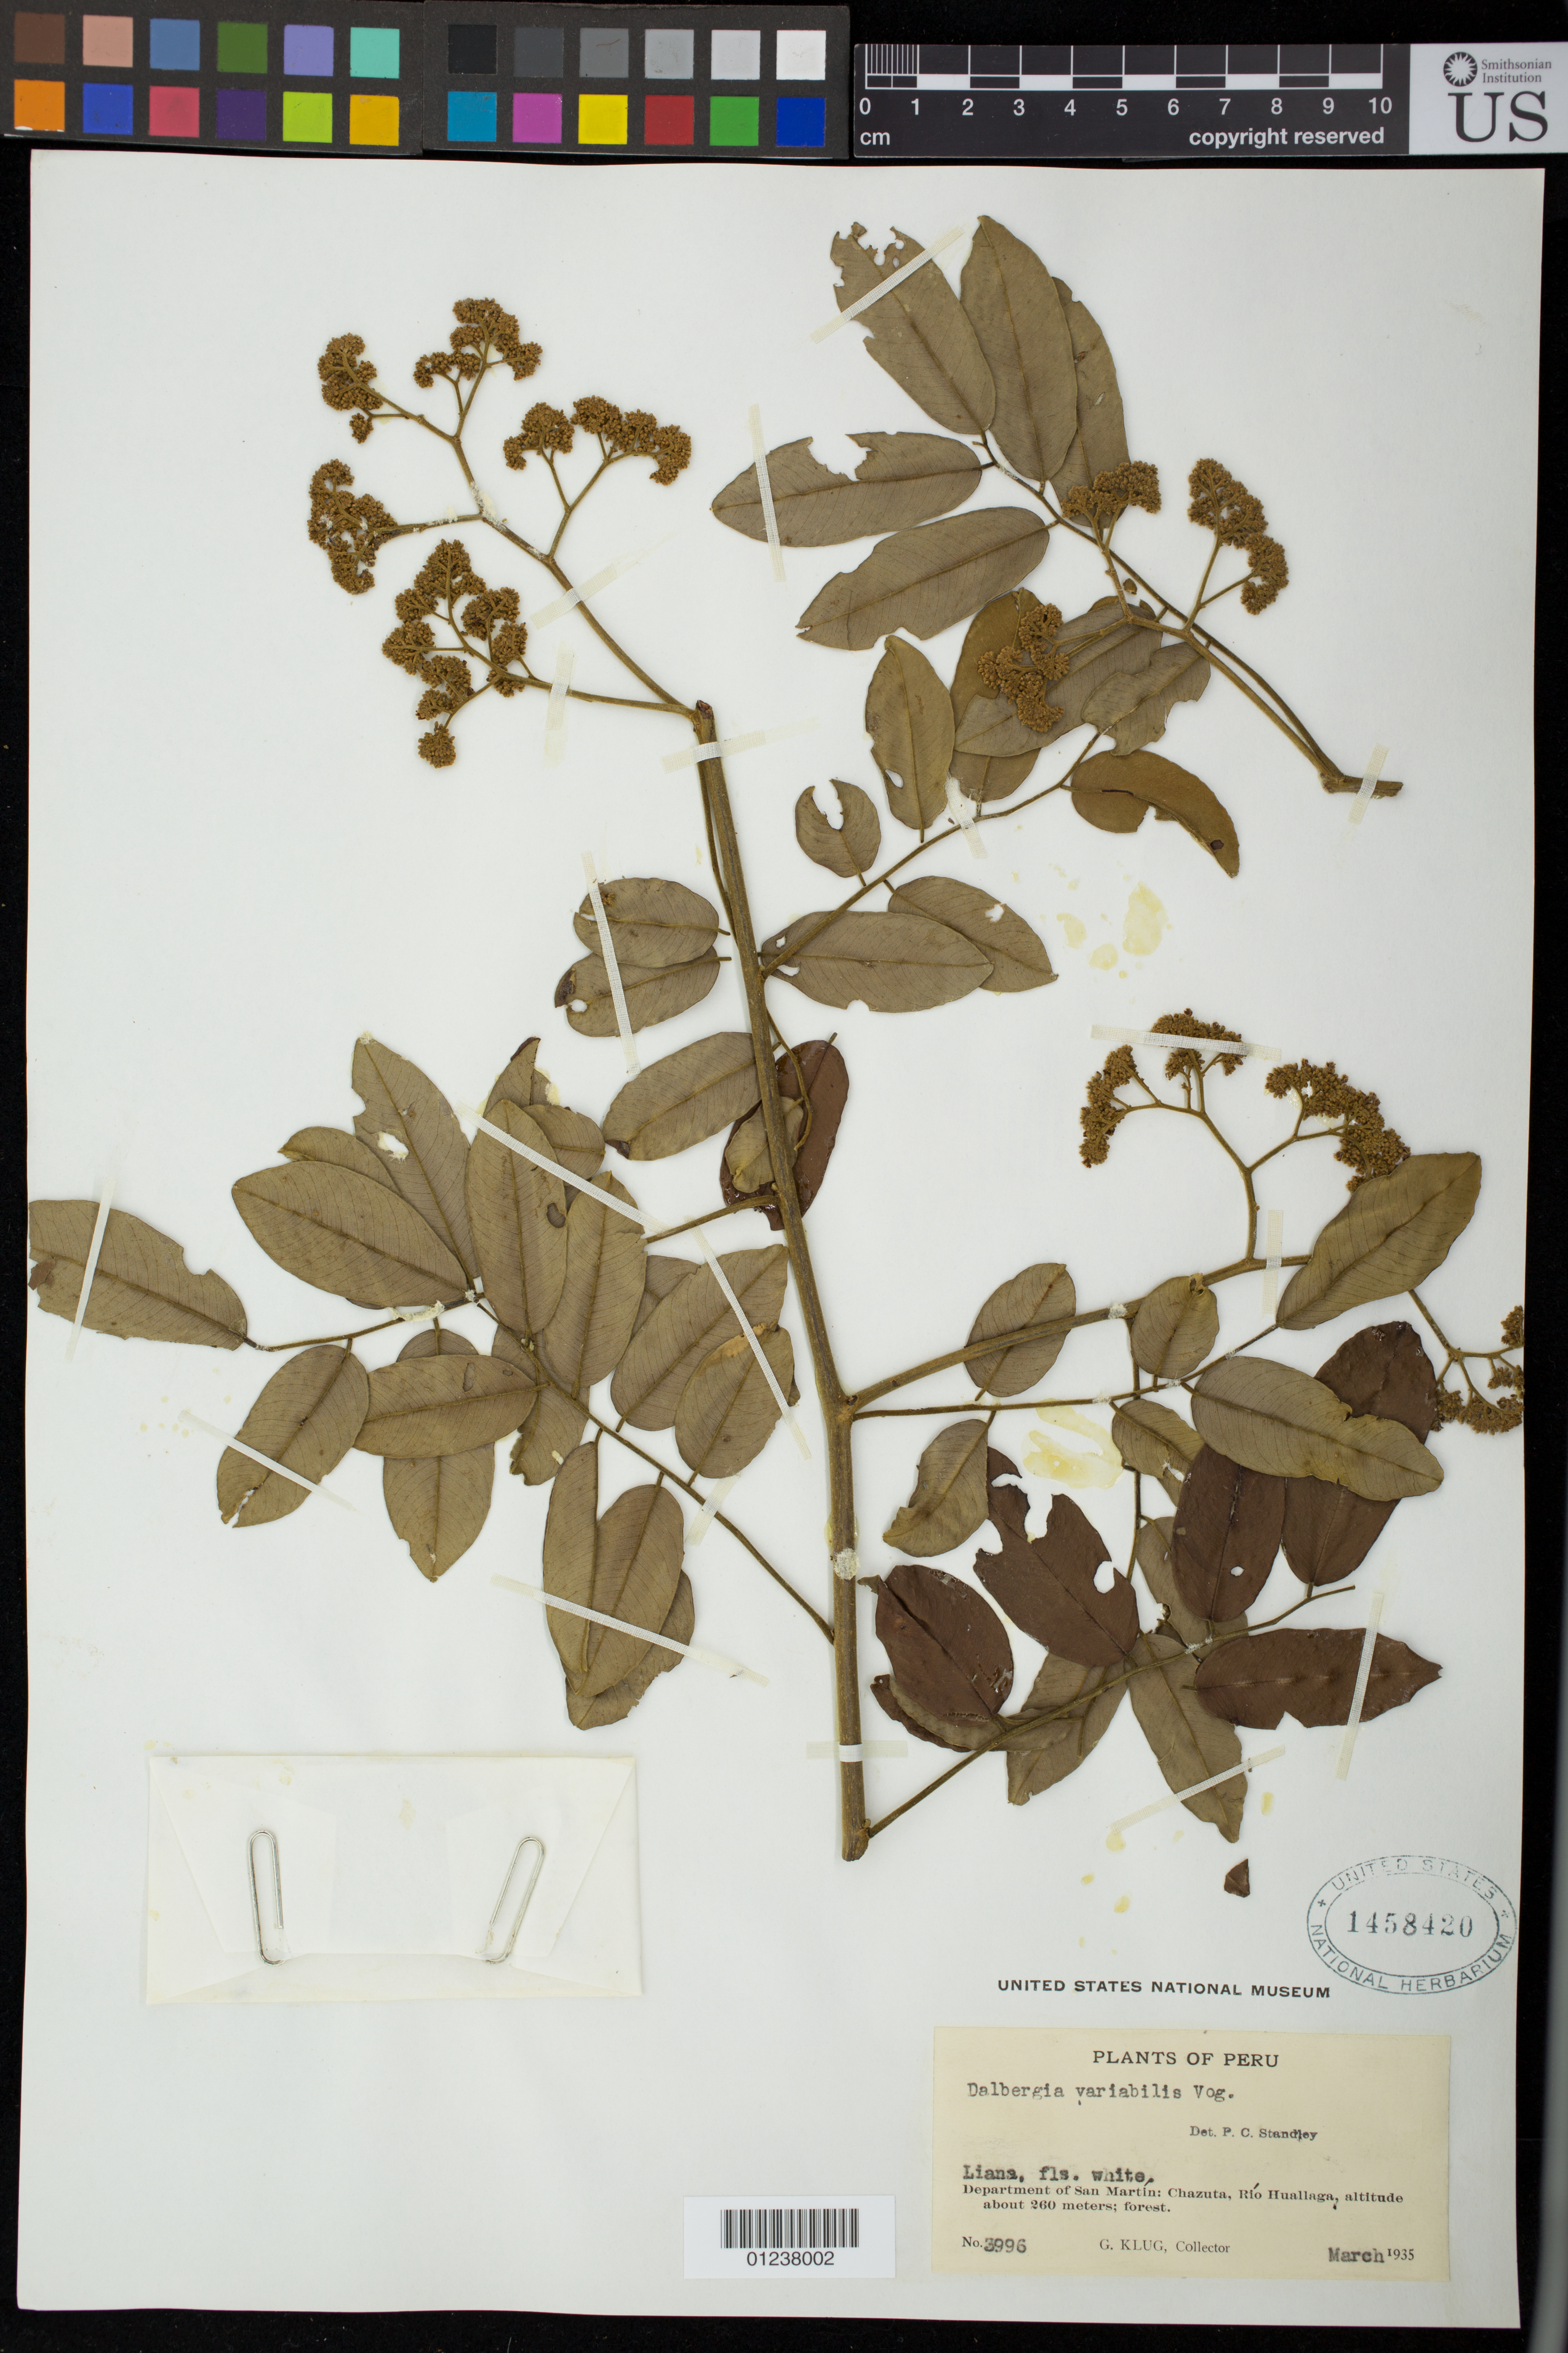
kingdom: Plantae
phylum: Tracheophyta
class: Magnoliopsida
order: Fabales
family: Fabaceae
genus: Dalbergia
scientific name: Dalbergia frutescens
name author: (Vell.) Britton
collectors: G. Klug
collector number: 3996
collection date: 1935-03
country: Peru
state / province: San Martín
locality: Chazuta, Rio Huallaga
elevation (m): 260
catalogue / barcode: US 1458420